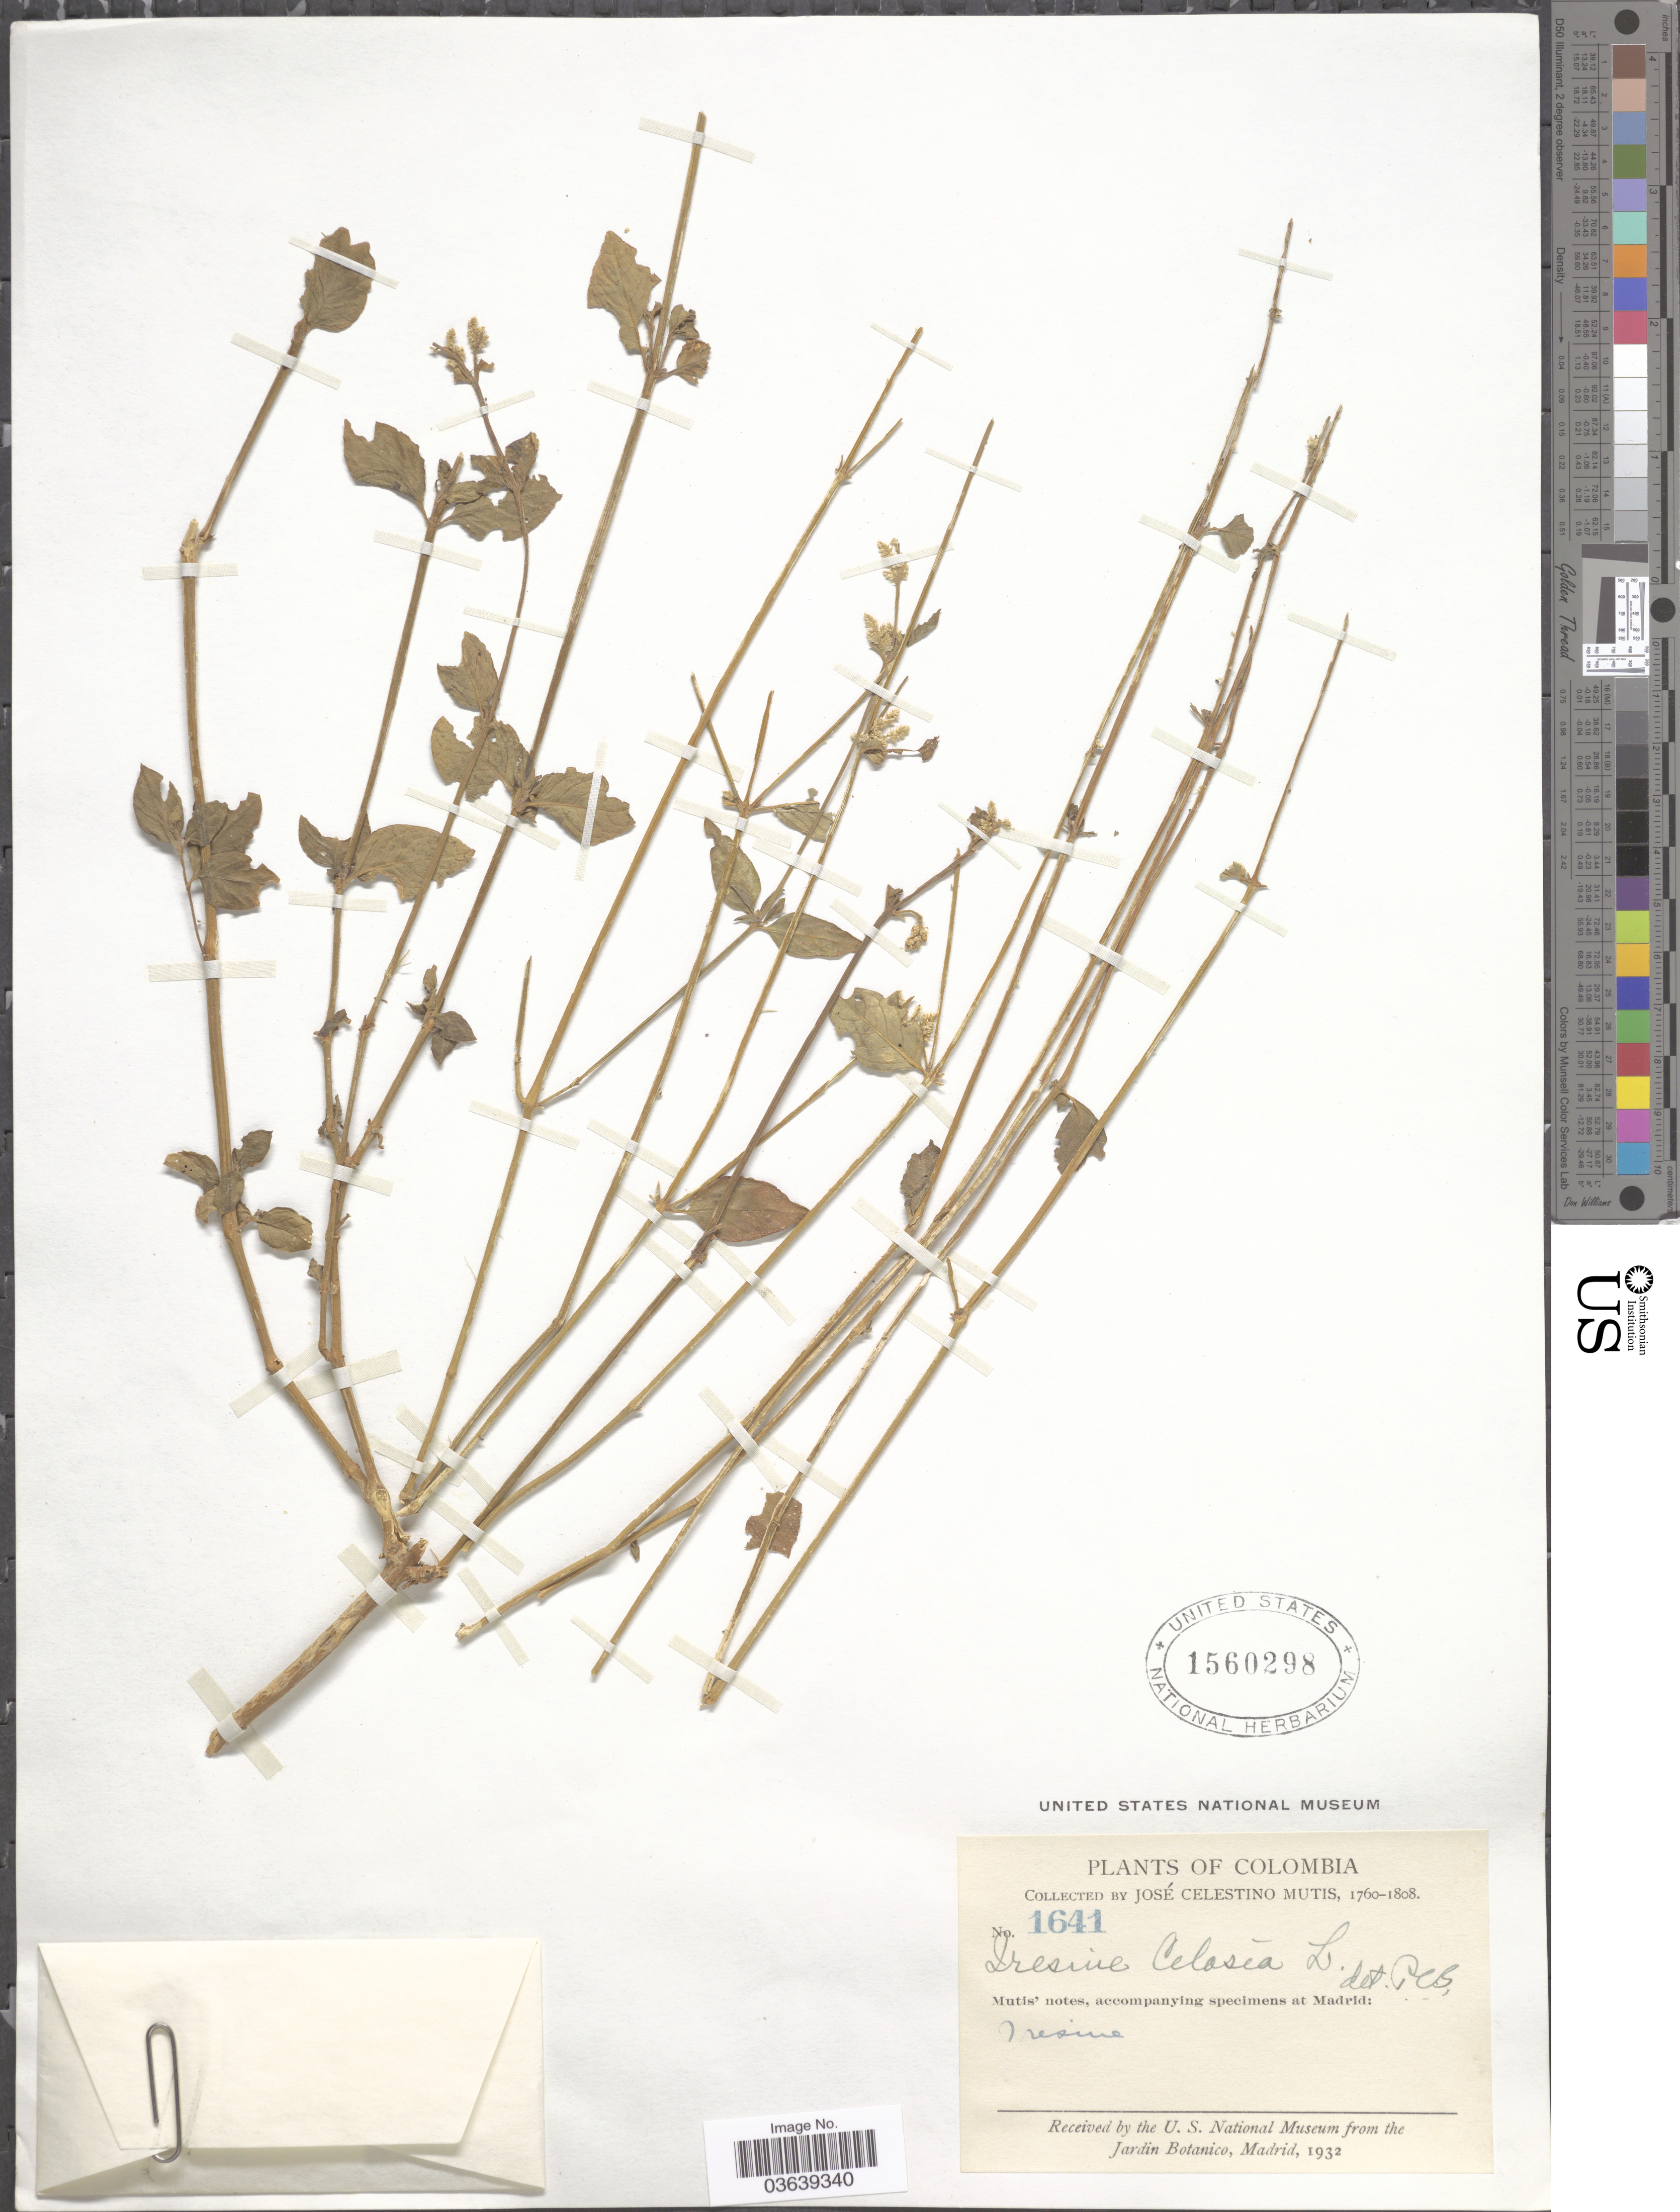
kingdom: Plantae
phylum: Tracheophyta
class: Magnoliopsida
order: Caryophyllales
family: Amaranthaceae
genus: Iresine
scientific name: Iresine celosia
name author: L.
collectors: J. C. B. Mutis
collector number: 1641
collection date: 1760/1808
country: Colombia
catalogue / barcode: US 1560298